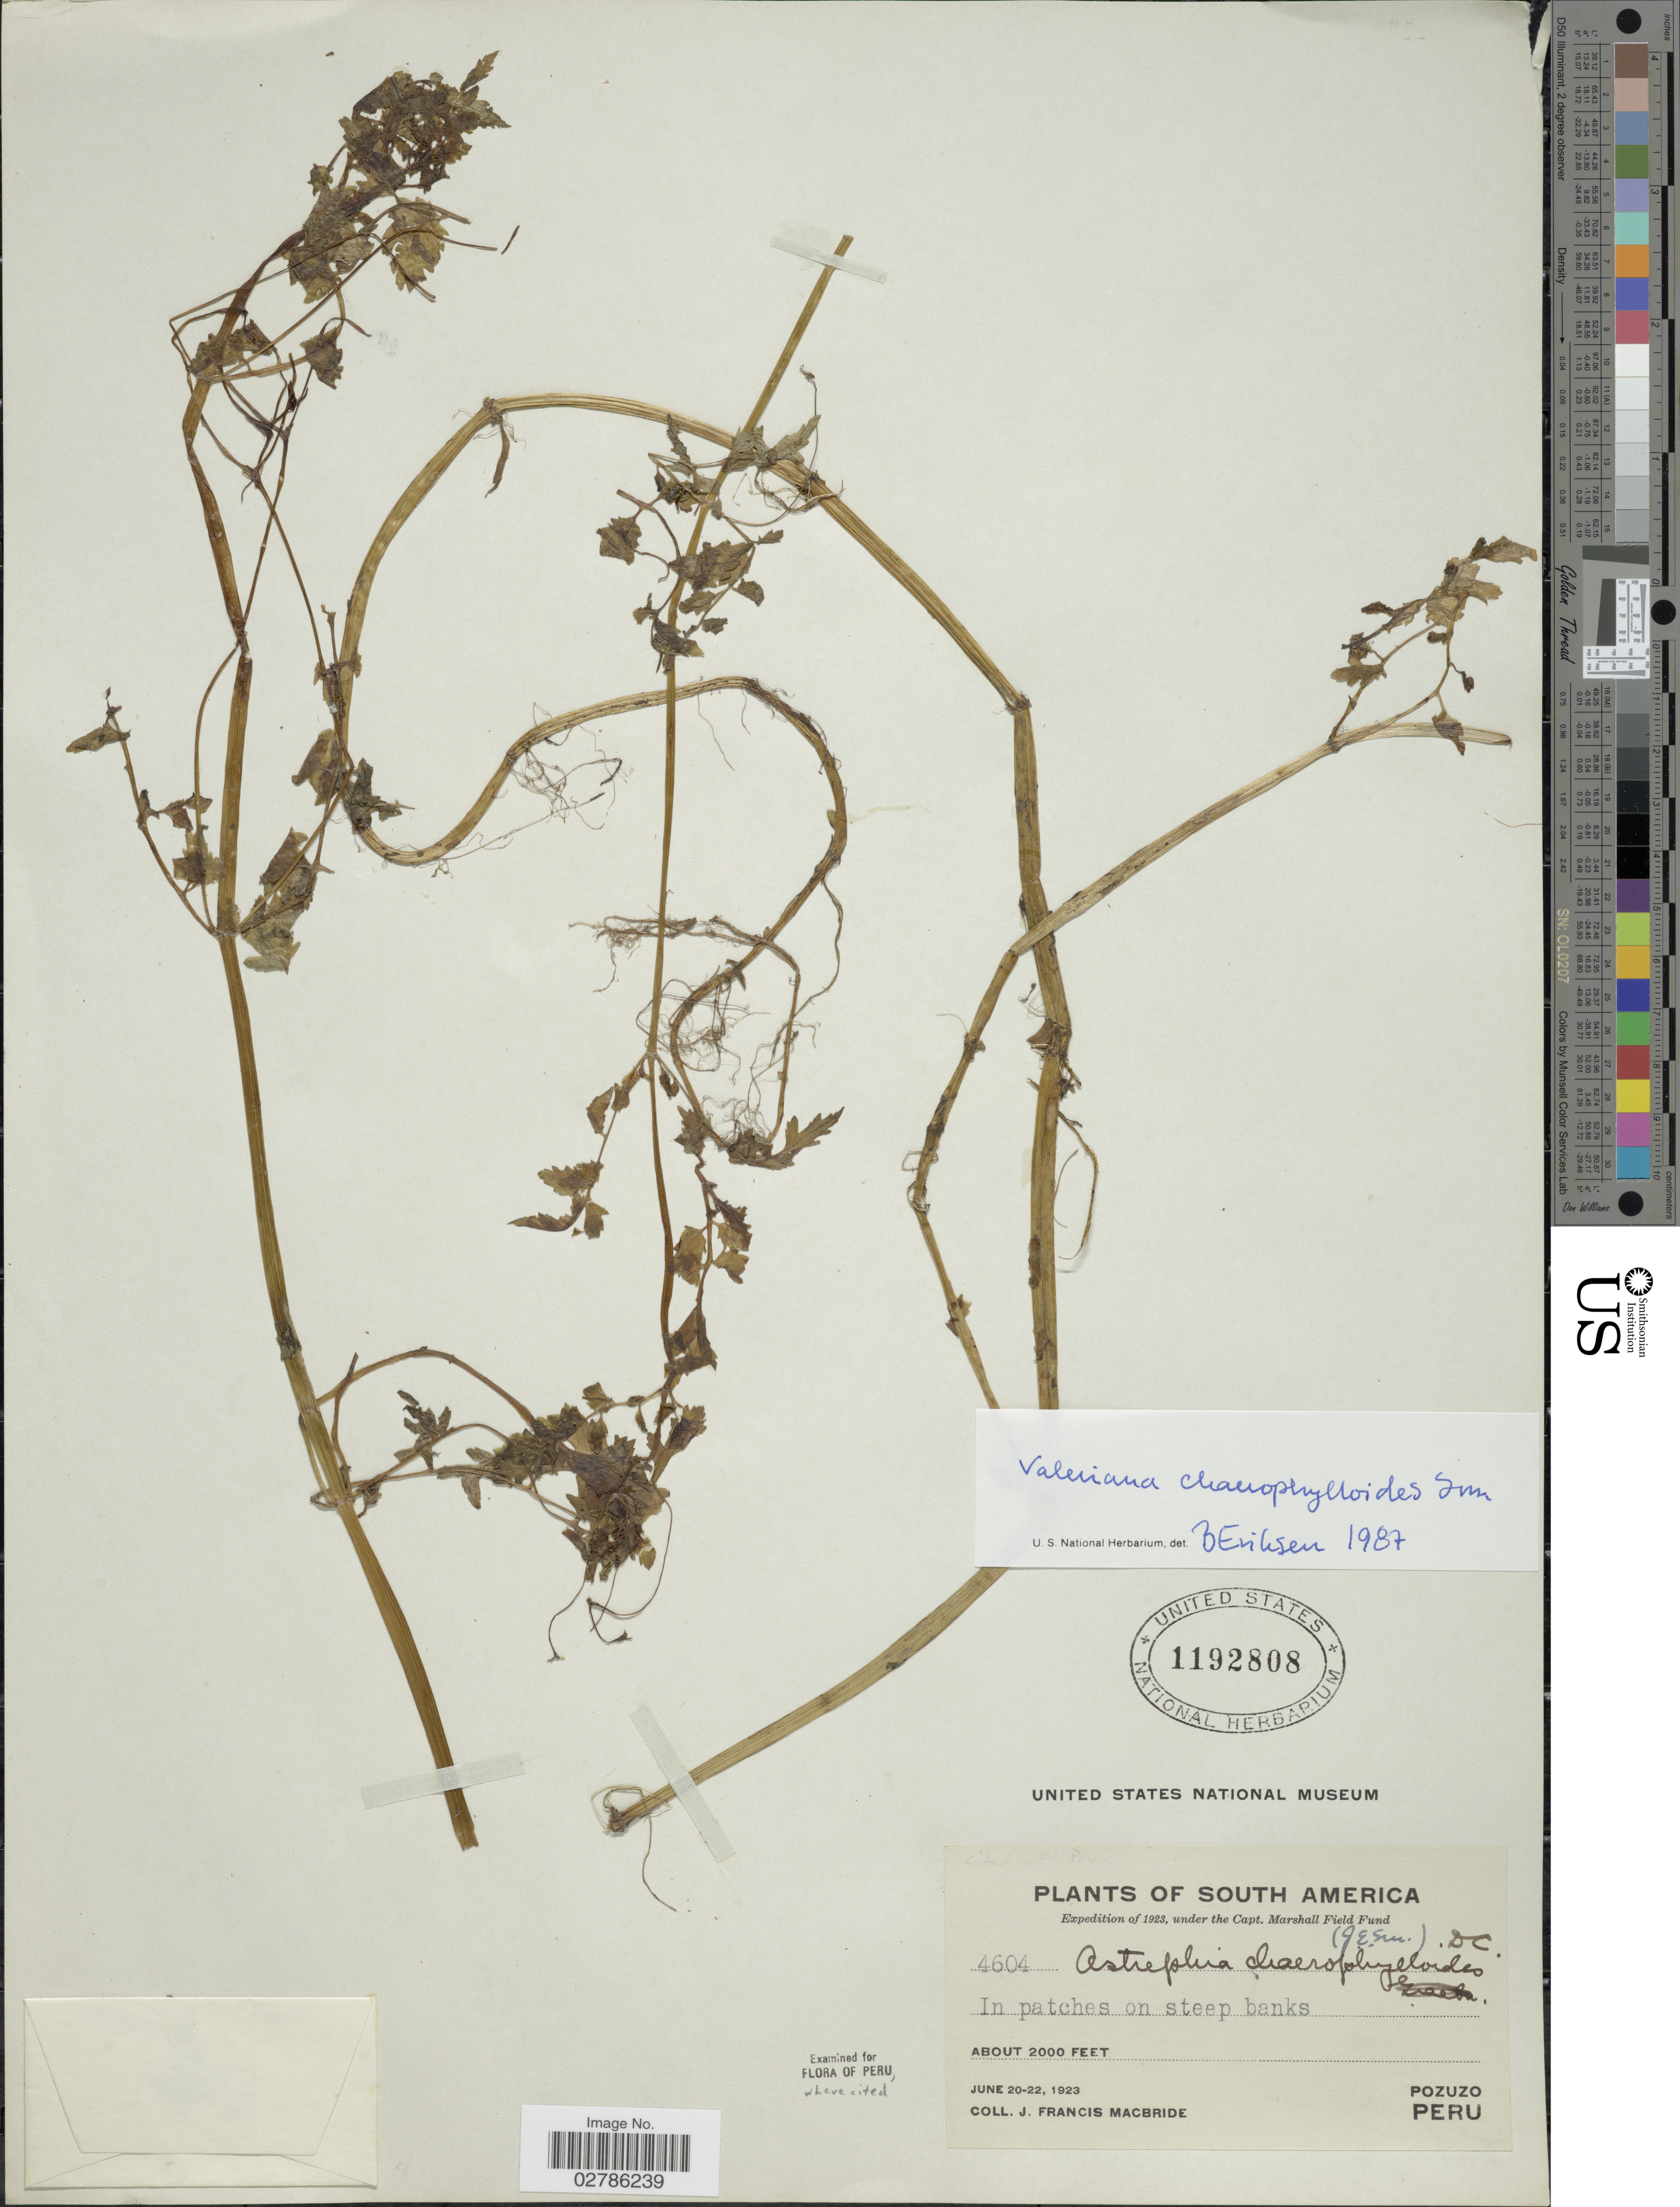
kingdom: Plantae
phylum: Tracheophyta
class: Magnoliopsida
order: Dipsacales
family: Caprifoliaceae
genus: Astrephia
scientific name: Astrephia chaerophylloides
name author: (Sm.) DC.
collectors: J. F. Macbride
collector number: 4604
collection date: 1923-06-20/1923-06-22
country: Peru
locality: Pozuzo.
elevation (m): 610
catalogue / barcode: US 1192808